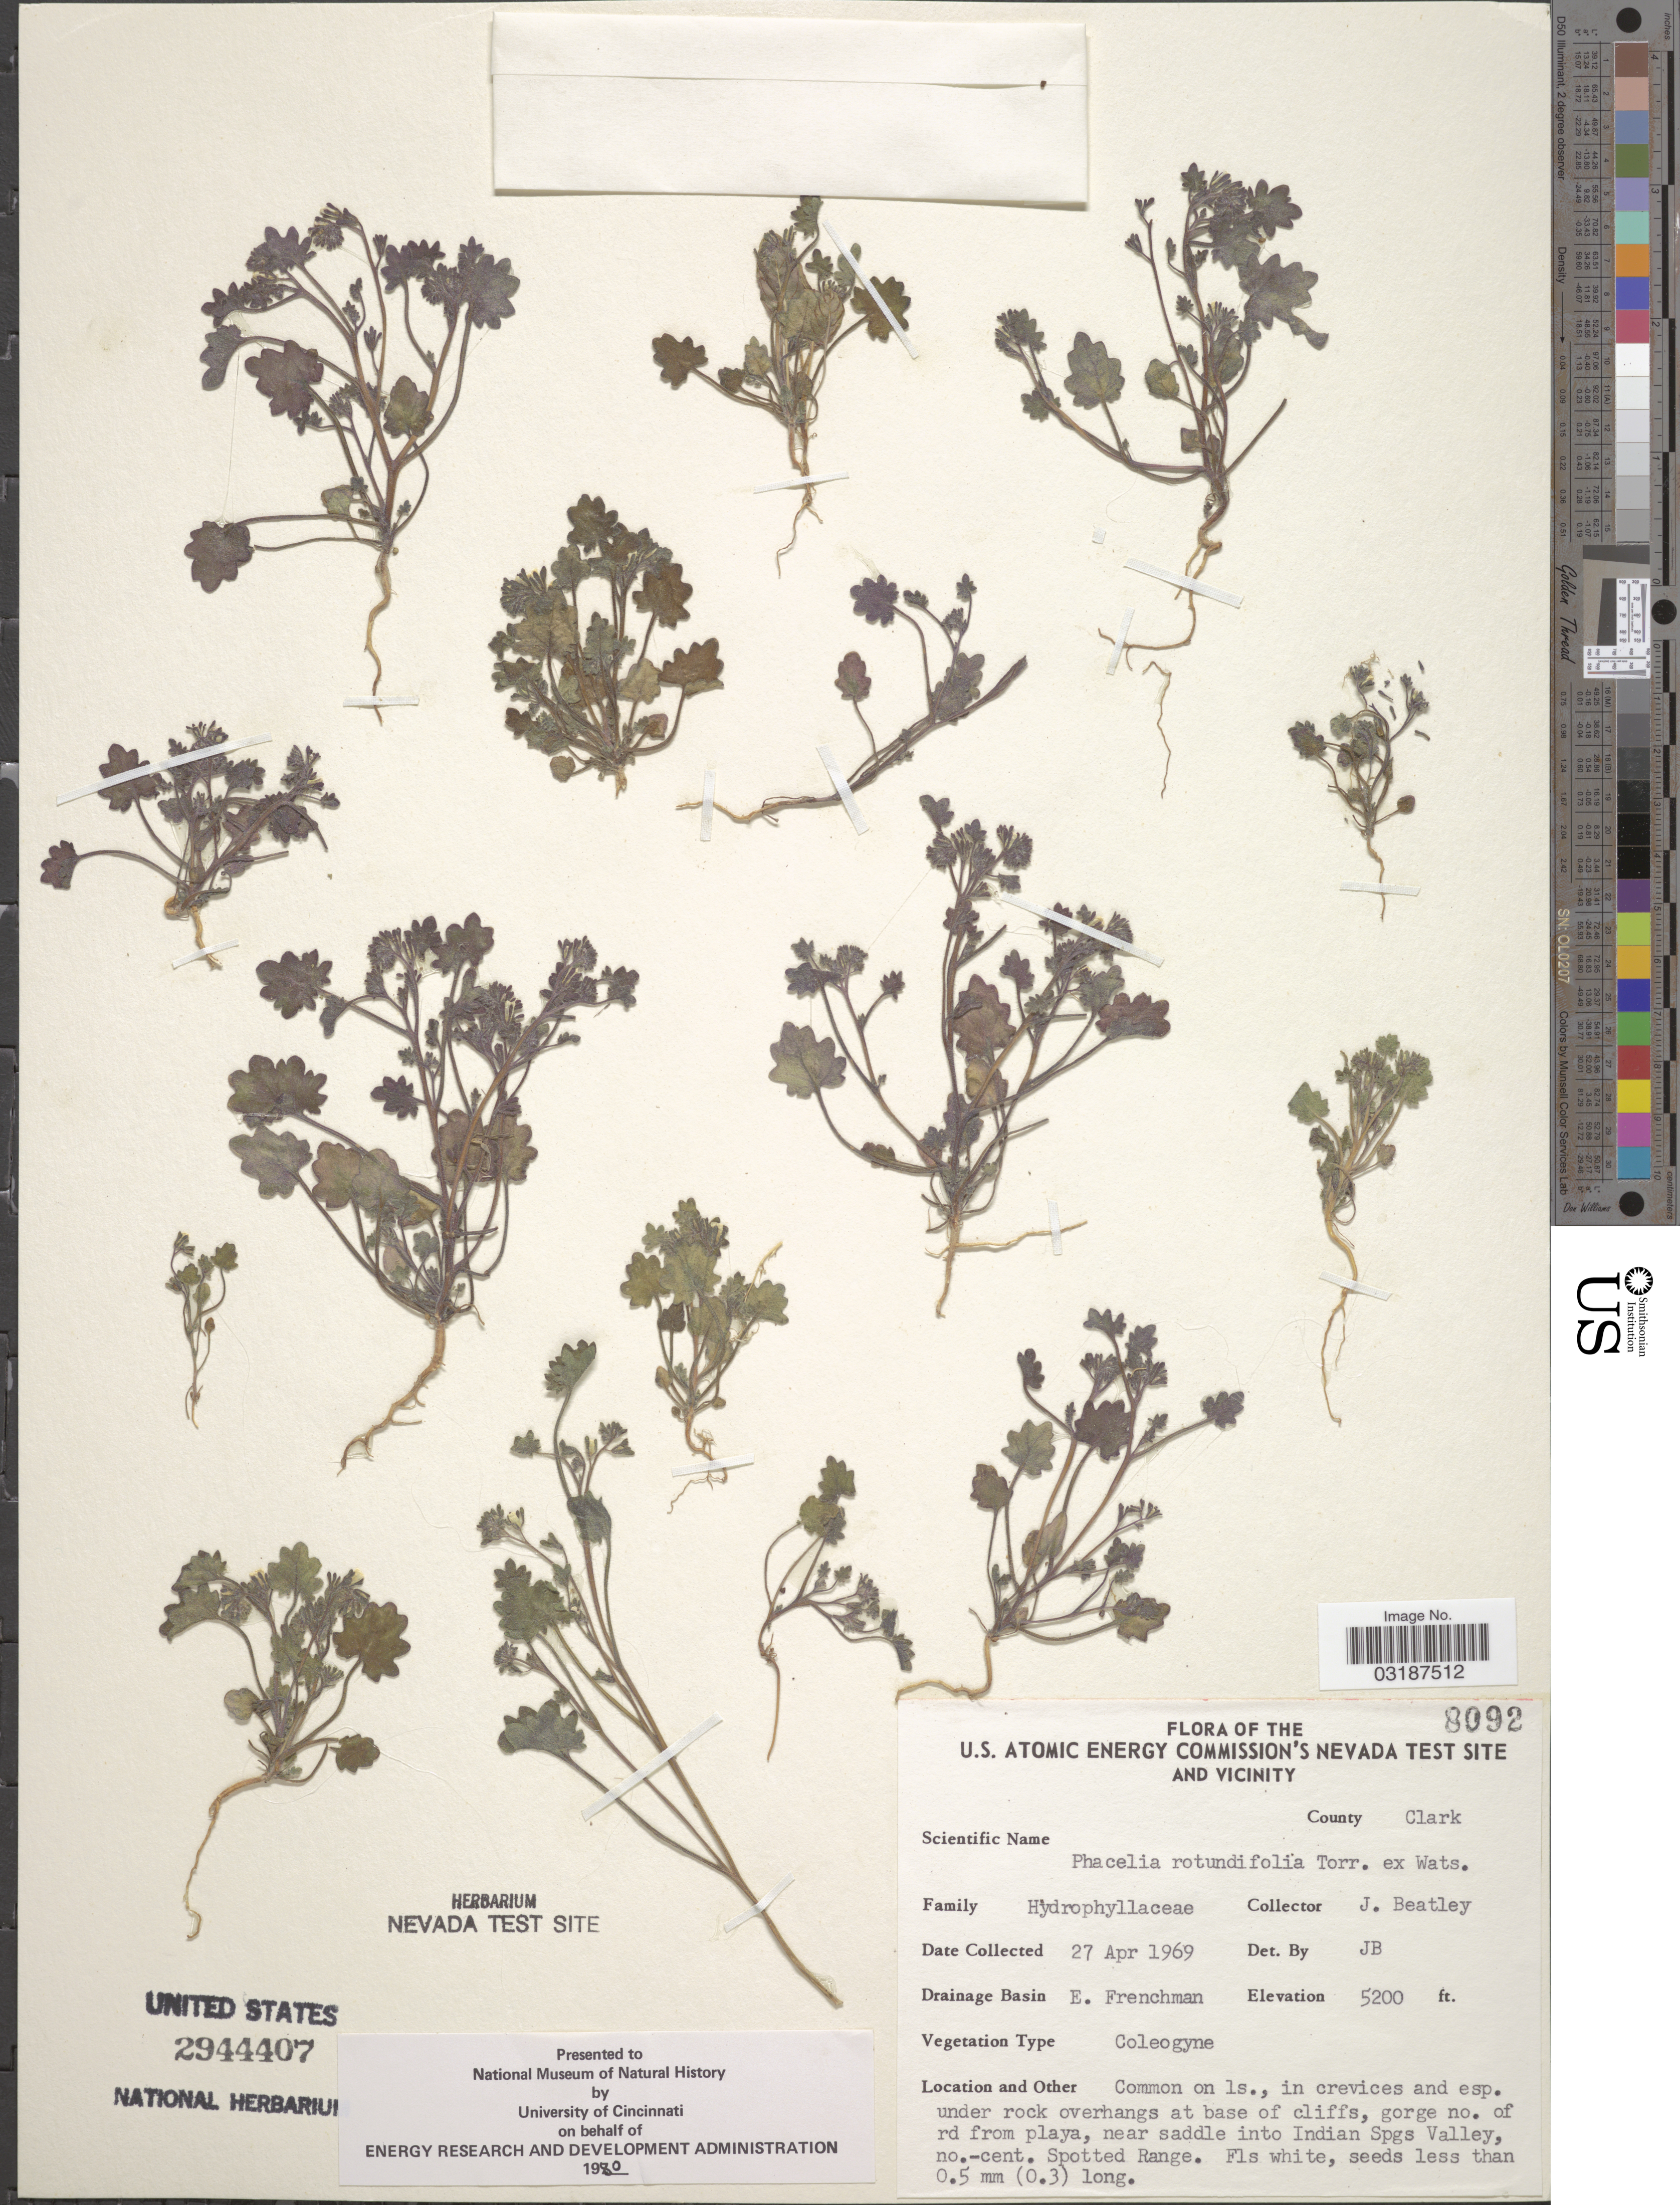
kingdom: Plantae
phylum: Tracheophyta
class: Magnoliopsida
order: Boraginales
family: Hydrophyllaceae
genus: Phacelia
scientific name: Phacelia rotundifolia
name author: Torr. ex S. Watson in C. King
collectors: J. C. Beatley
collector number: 8092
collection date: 1969-04-27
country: United States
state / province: Nevada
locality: U.S. Atomic Energy Commission's Nevada Test Site and Vicinity. County Clark. Drainage Basin E. Frenchman. Common on ls., in crevices and esp. under rock overhangs at base of cliffs, gorge no. of rd from playa, near saddle into Indian Spgs Valley, no.-cent. Spotted Range.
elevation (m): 1585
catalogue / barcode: US 2944407